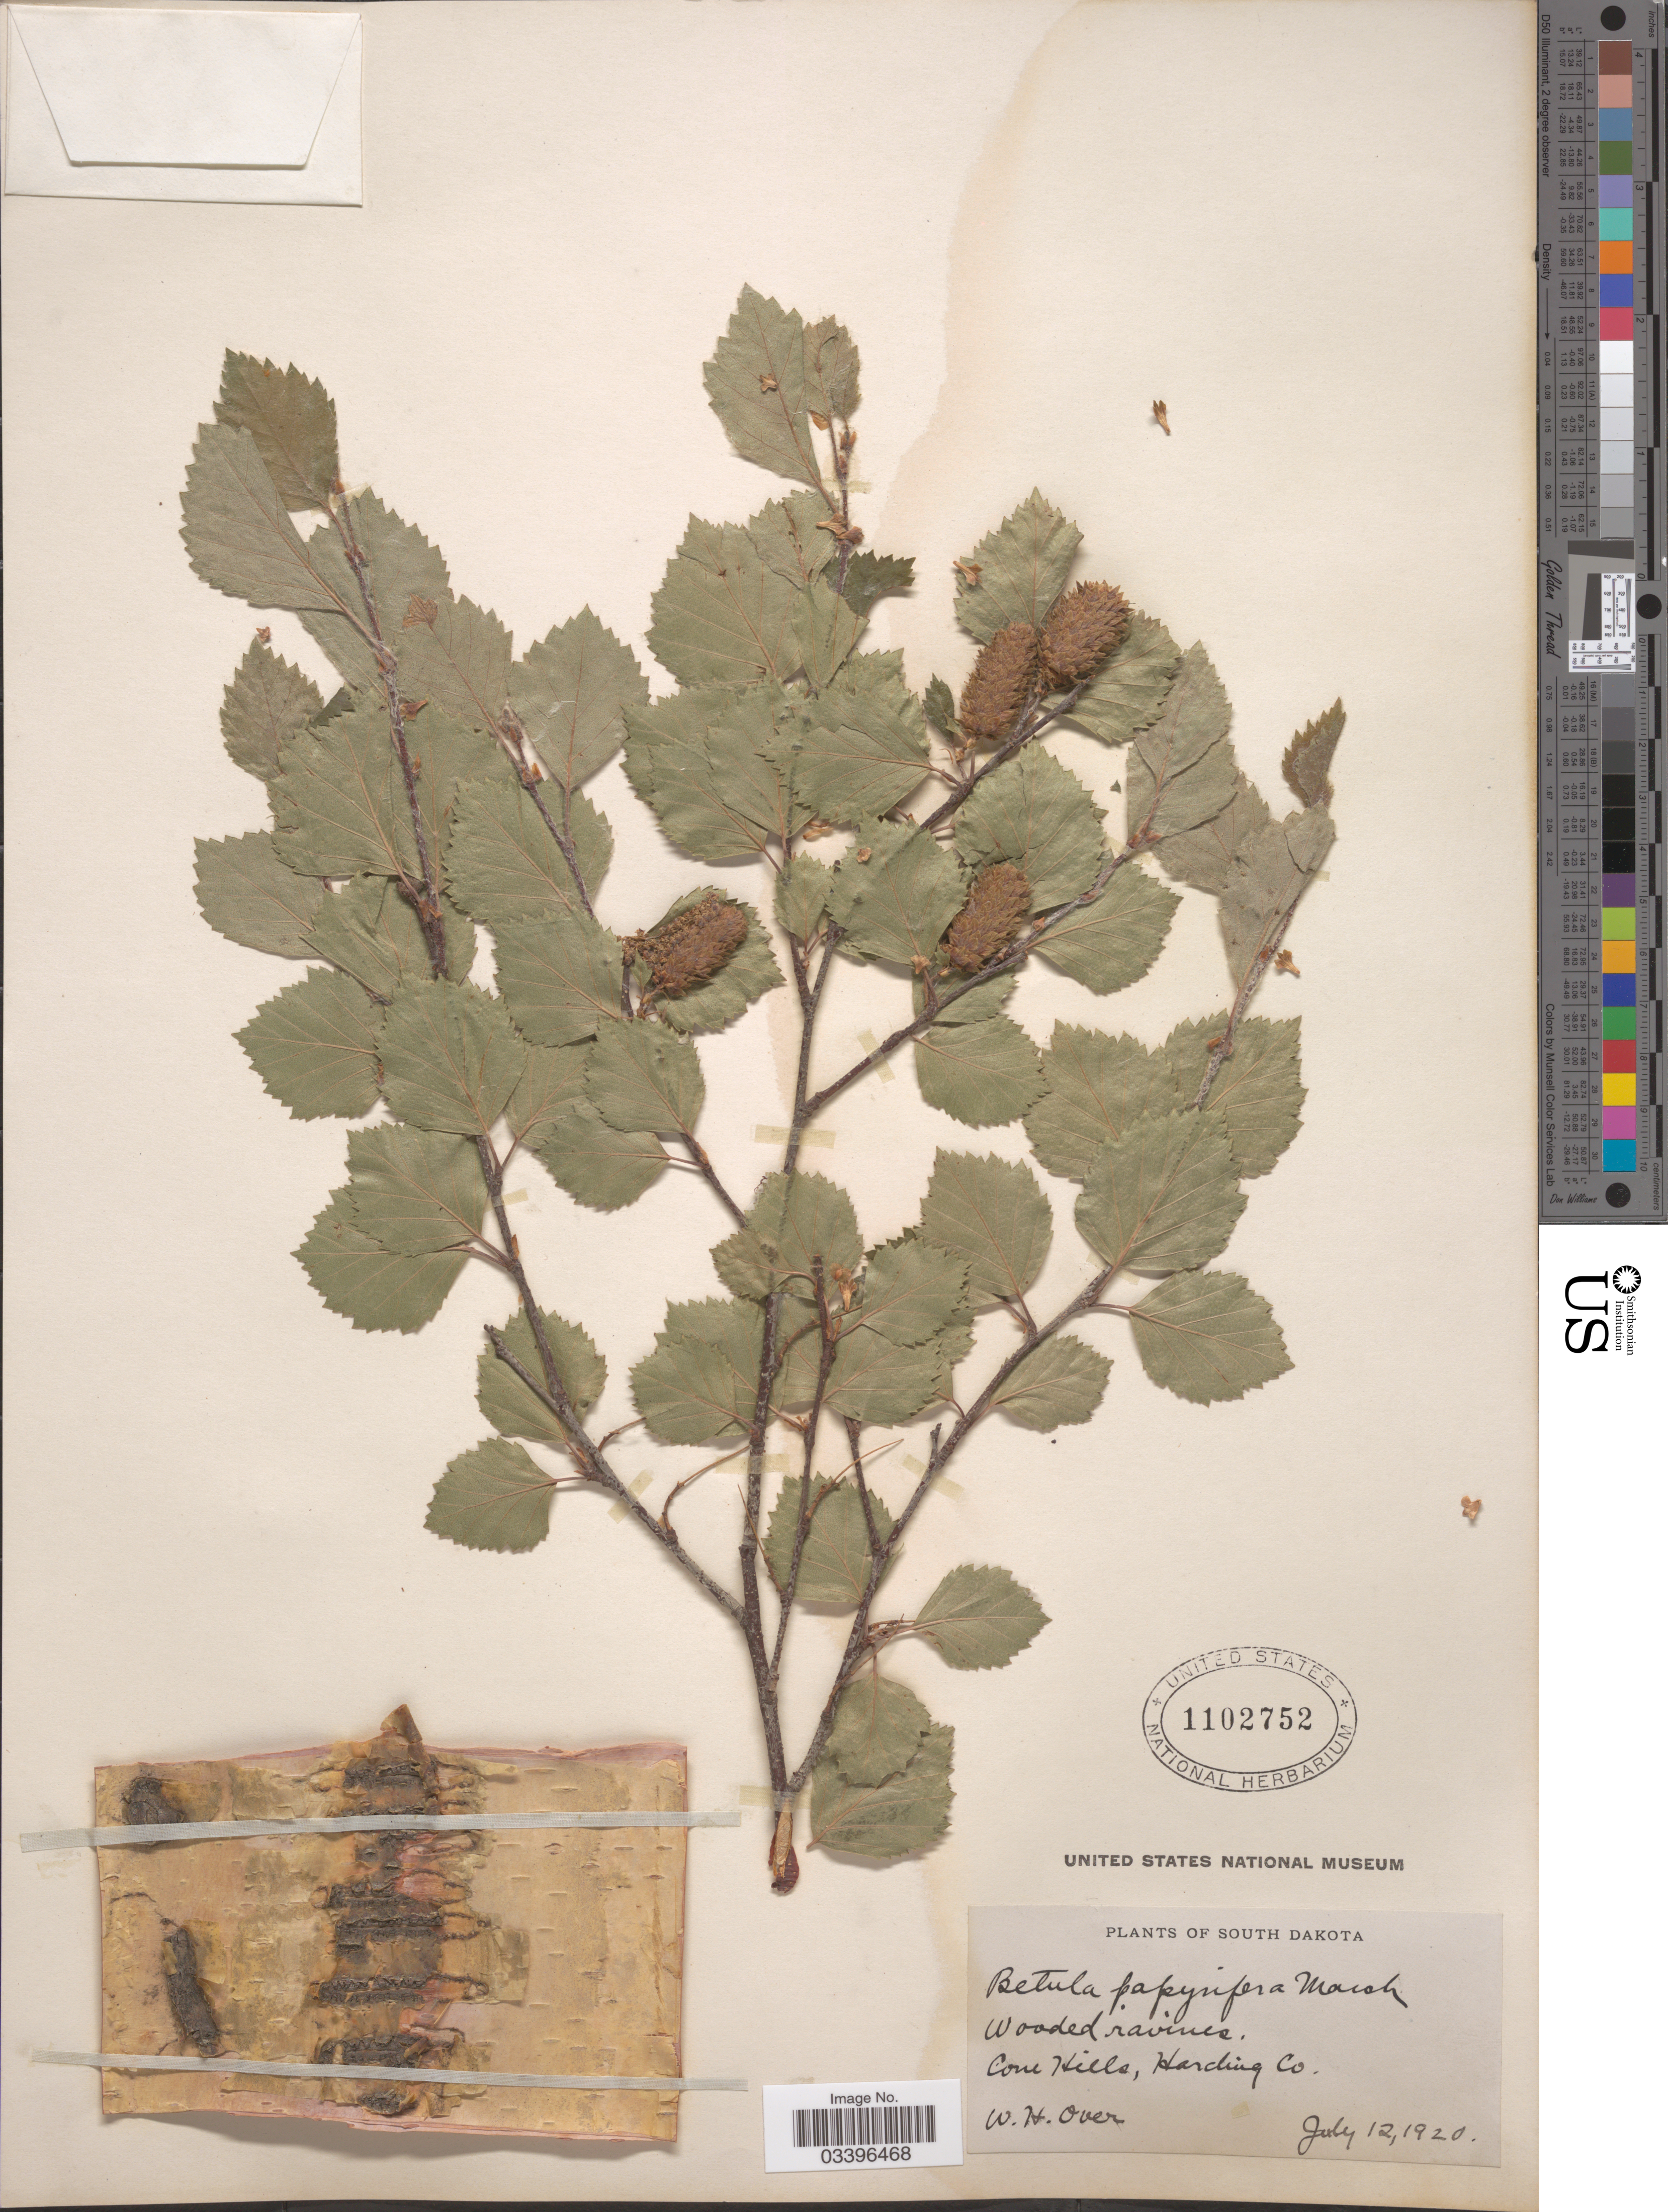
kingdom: Plantae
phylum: Tracheophyta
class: Magnoliopsida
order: Fagales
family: Betulaceae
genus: Betula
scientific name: Betula papyrifera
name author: Marshall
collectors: W. Over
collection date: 1920-07-12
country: United States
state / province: South Dakota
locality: Cone Hills, Harding Co.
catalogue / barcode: US 1102752